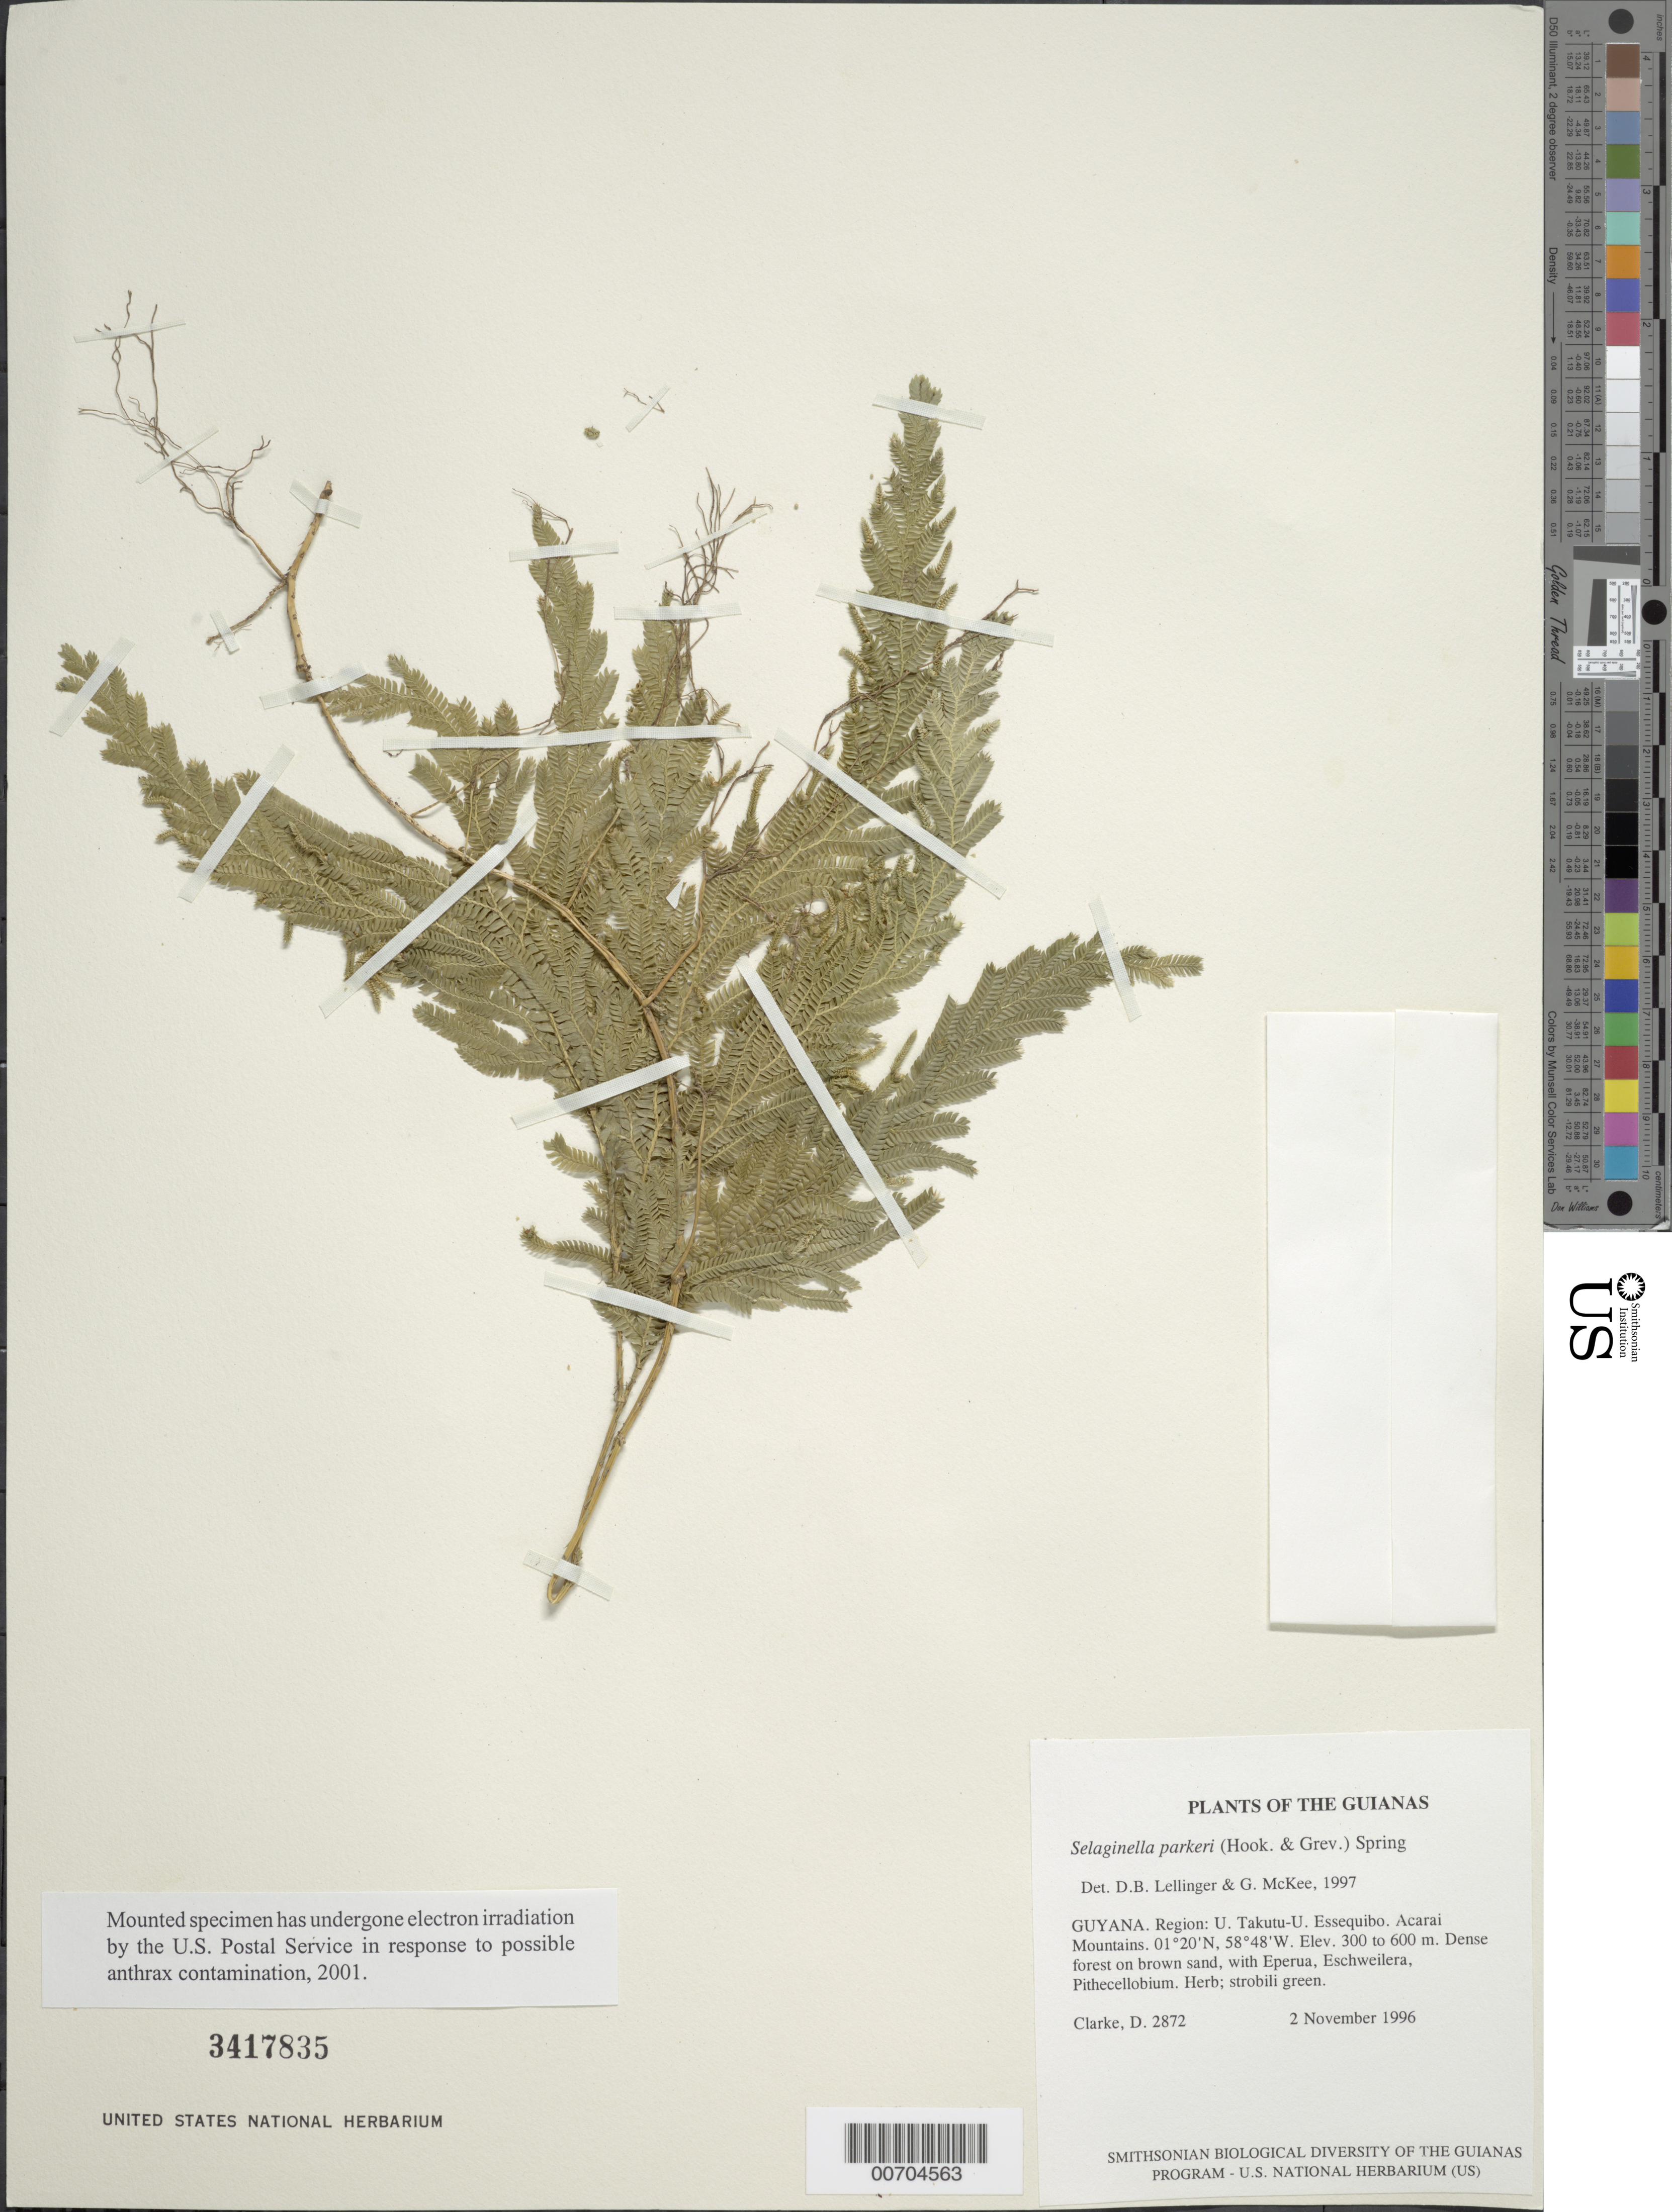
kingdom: Plantae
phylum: Tracheophyta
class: Lycopodiopsida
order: Selaginellales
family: Selaginellaceae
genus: Selaginella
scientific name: Selaginella parkeri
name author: (Hook. & Grev.) Spring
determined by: Lellinger, D. B.; McKee, G. S.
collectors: H. D. Clarke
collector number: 2872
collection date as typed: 2 November 1996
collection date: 1996-11-02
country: Guyana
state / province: U. Takutu-U. Essequibo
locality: Acarai Mountains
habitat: Dense forest on brown sand, with Eperua, Eschweilera, Pithecellobium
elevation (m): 300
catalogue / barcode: US 3417835